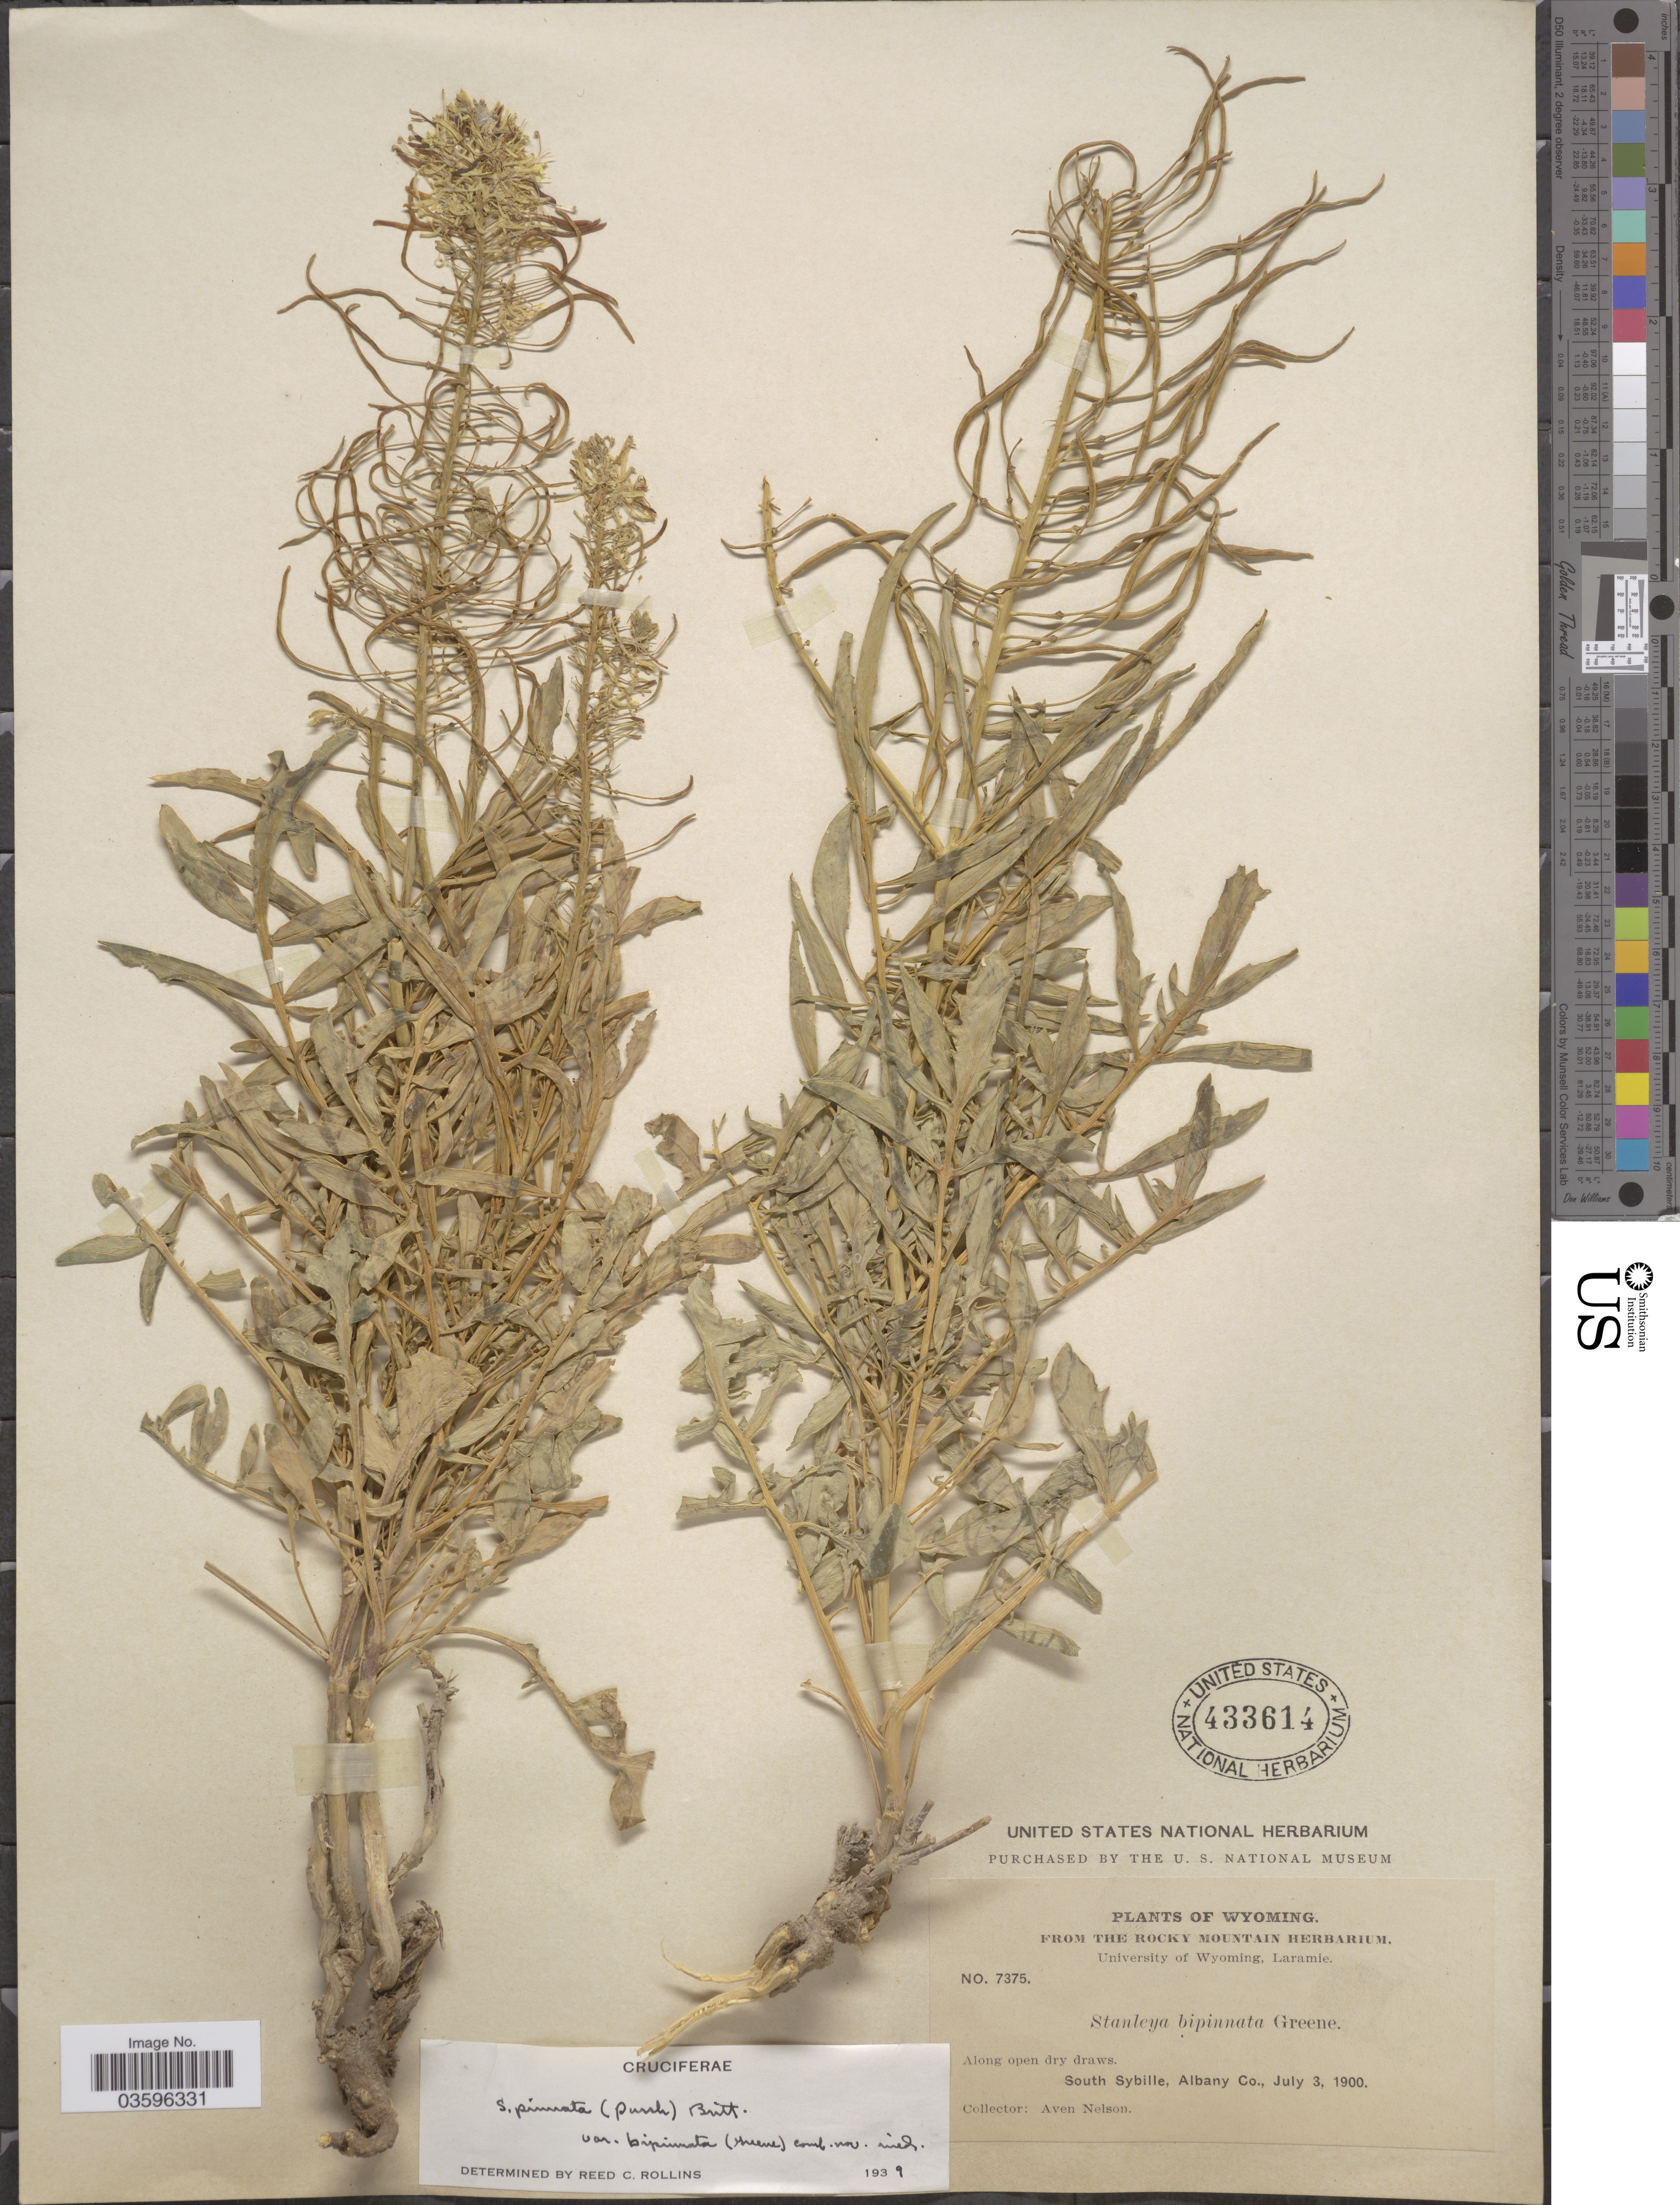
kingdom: Plantae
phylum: Tracheophyta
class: Magnoliopsida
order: Brassicales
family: Brassicaceae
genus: Stanleya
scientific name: Stanleya pinnata var. bipinnata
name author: (Greene) Rollins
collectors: A. Nelson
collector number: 7375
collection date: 1900-07-03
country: United States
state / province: Wyoming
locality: South Sybille, Albany Co.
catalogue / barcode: US 433614